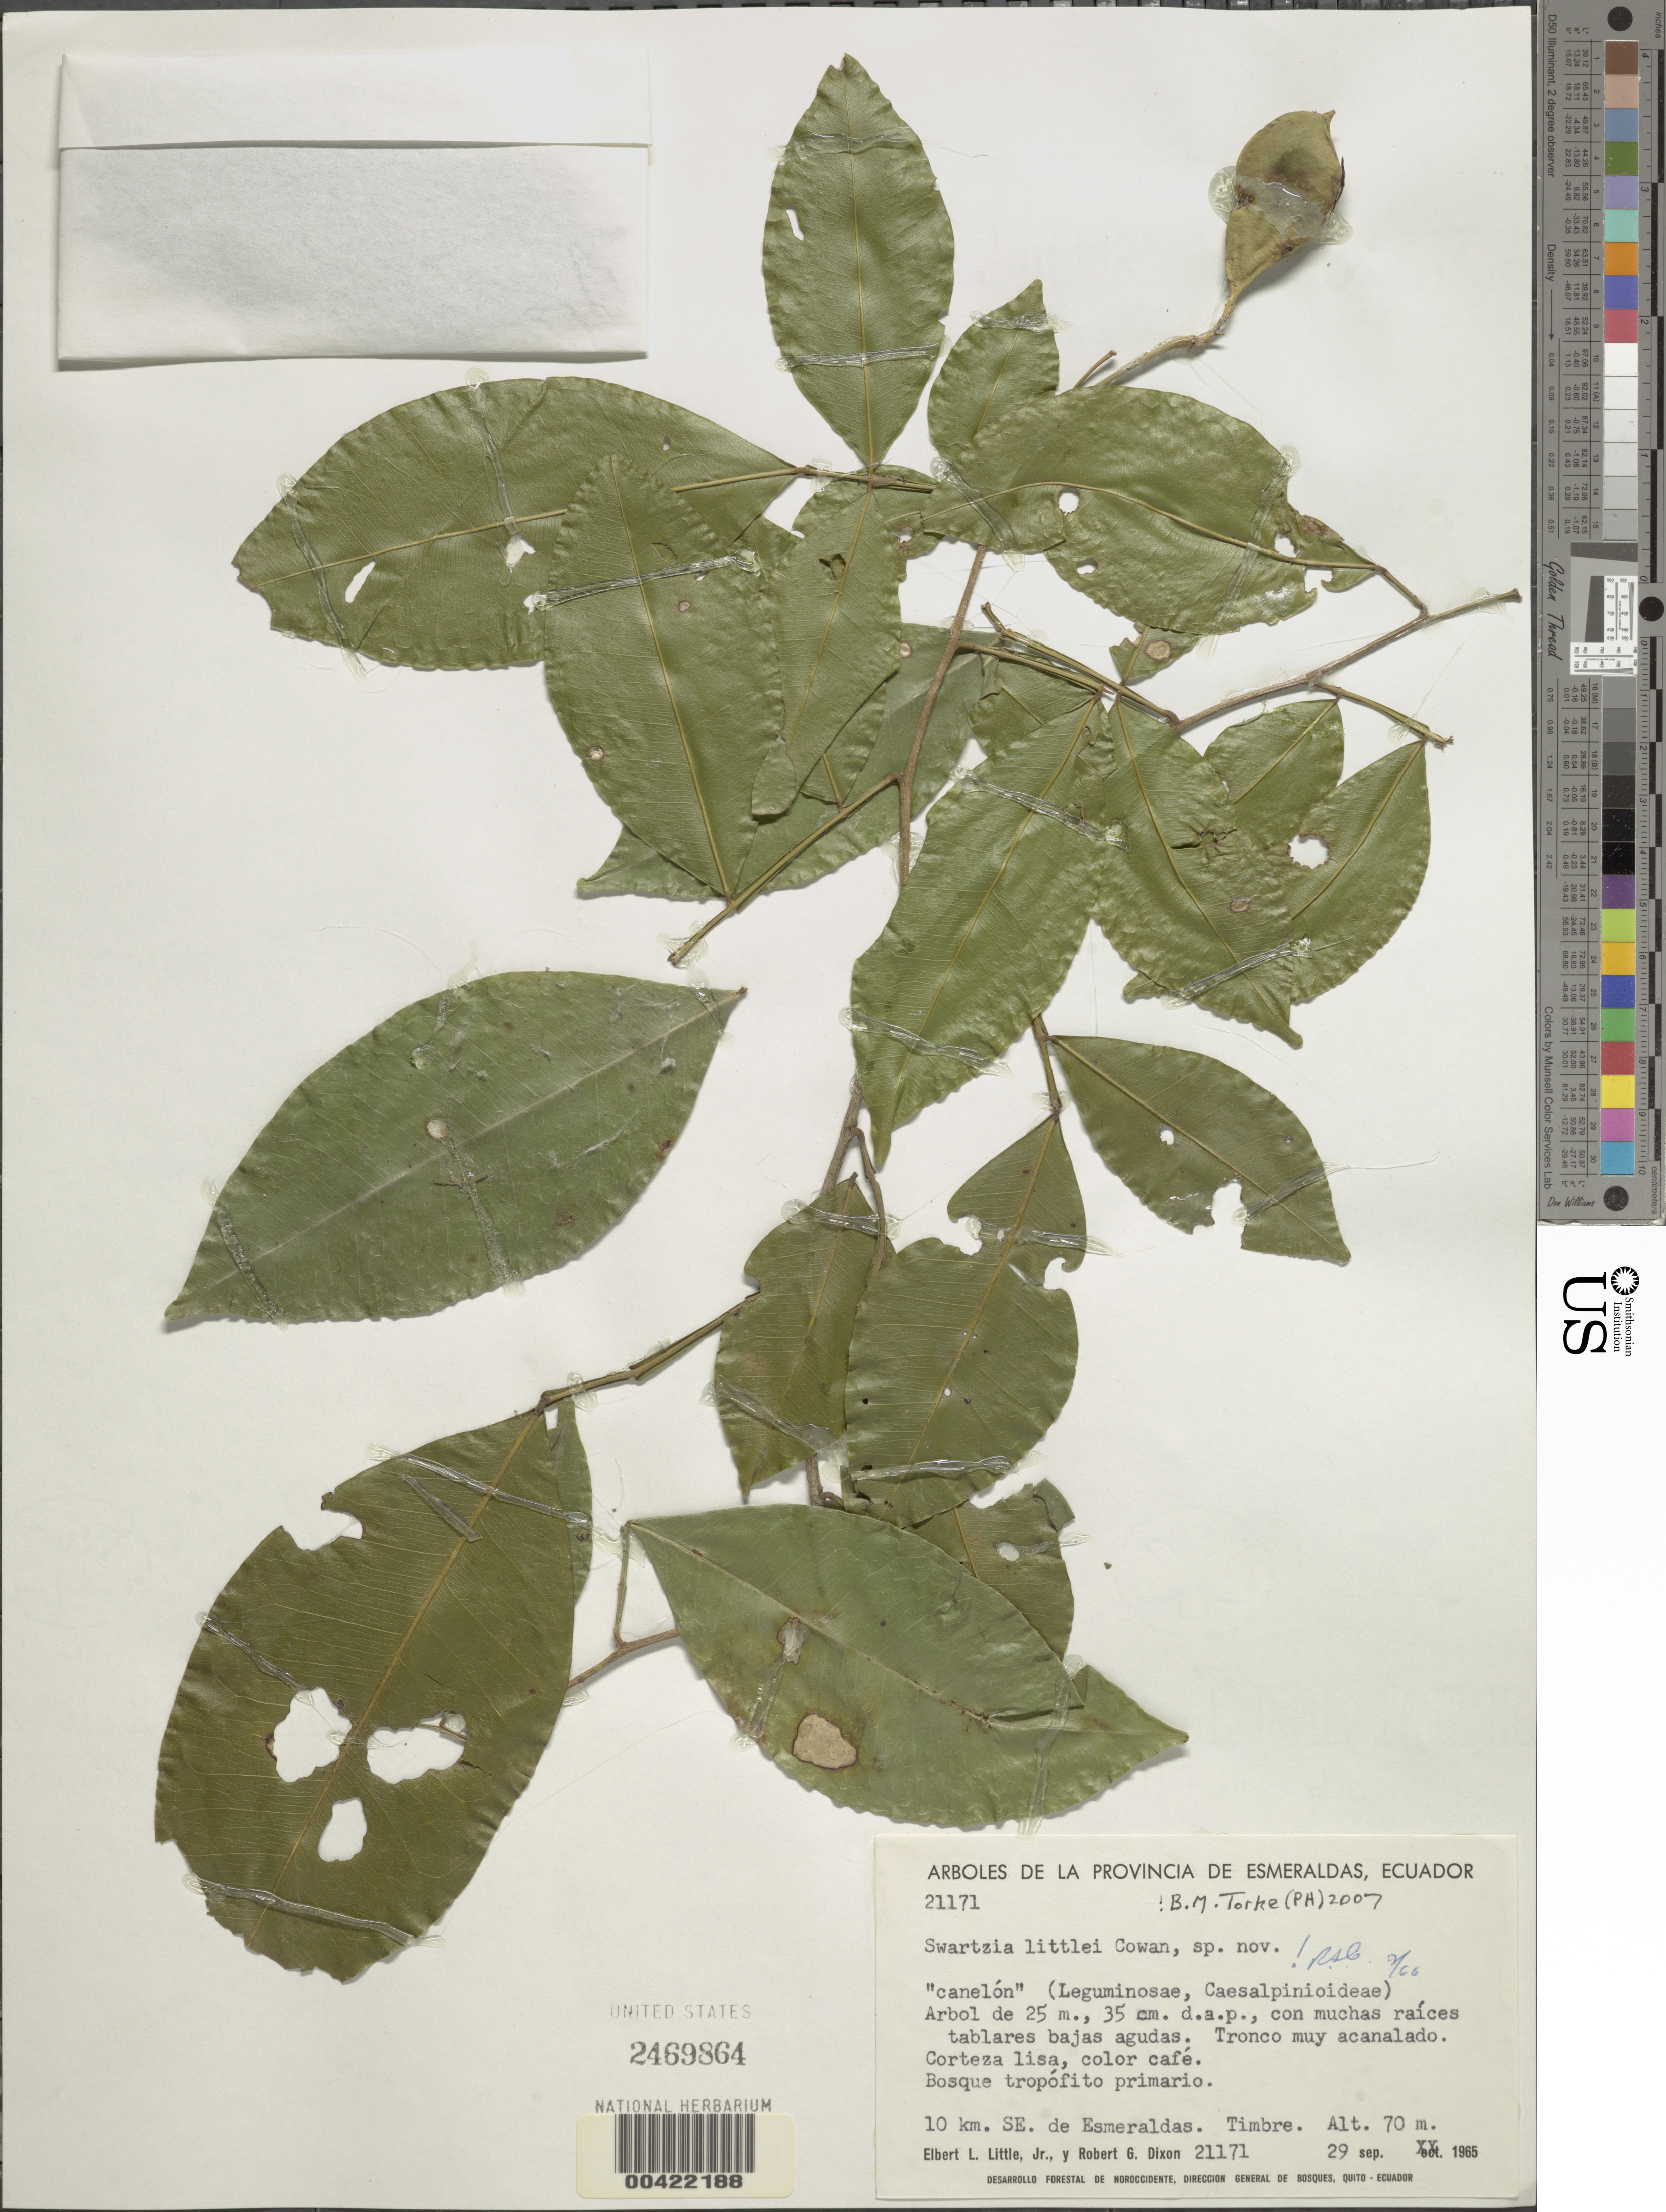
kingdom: Plantae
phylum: Tracheophyta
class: Magnoliopsida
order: Fabales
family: Fabaceae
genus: Swartzia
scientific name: Swartzia sp.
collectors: E. L. Little & R. G. Dixon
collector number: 21171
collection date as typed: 29 Sep 1965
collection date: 1965-09-29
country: Ecuador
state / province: Esmeraldas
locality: Esmeraldas, 10 km. SEde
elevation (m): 70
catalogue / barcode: US 2469864